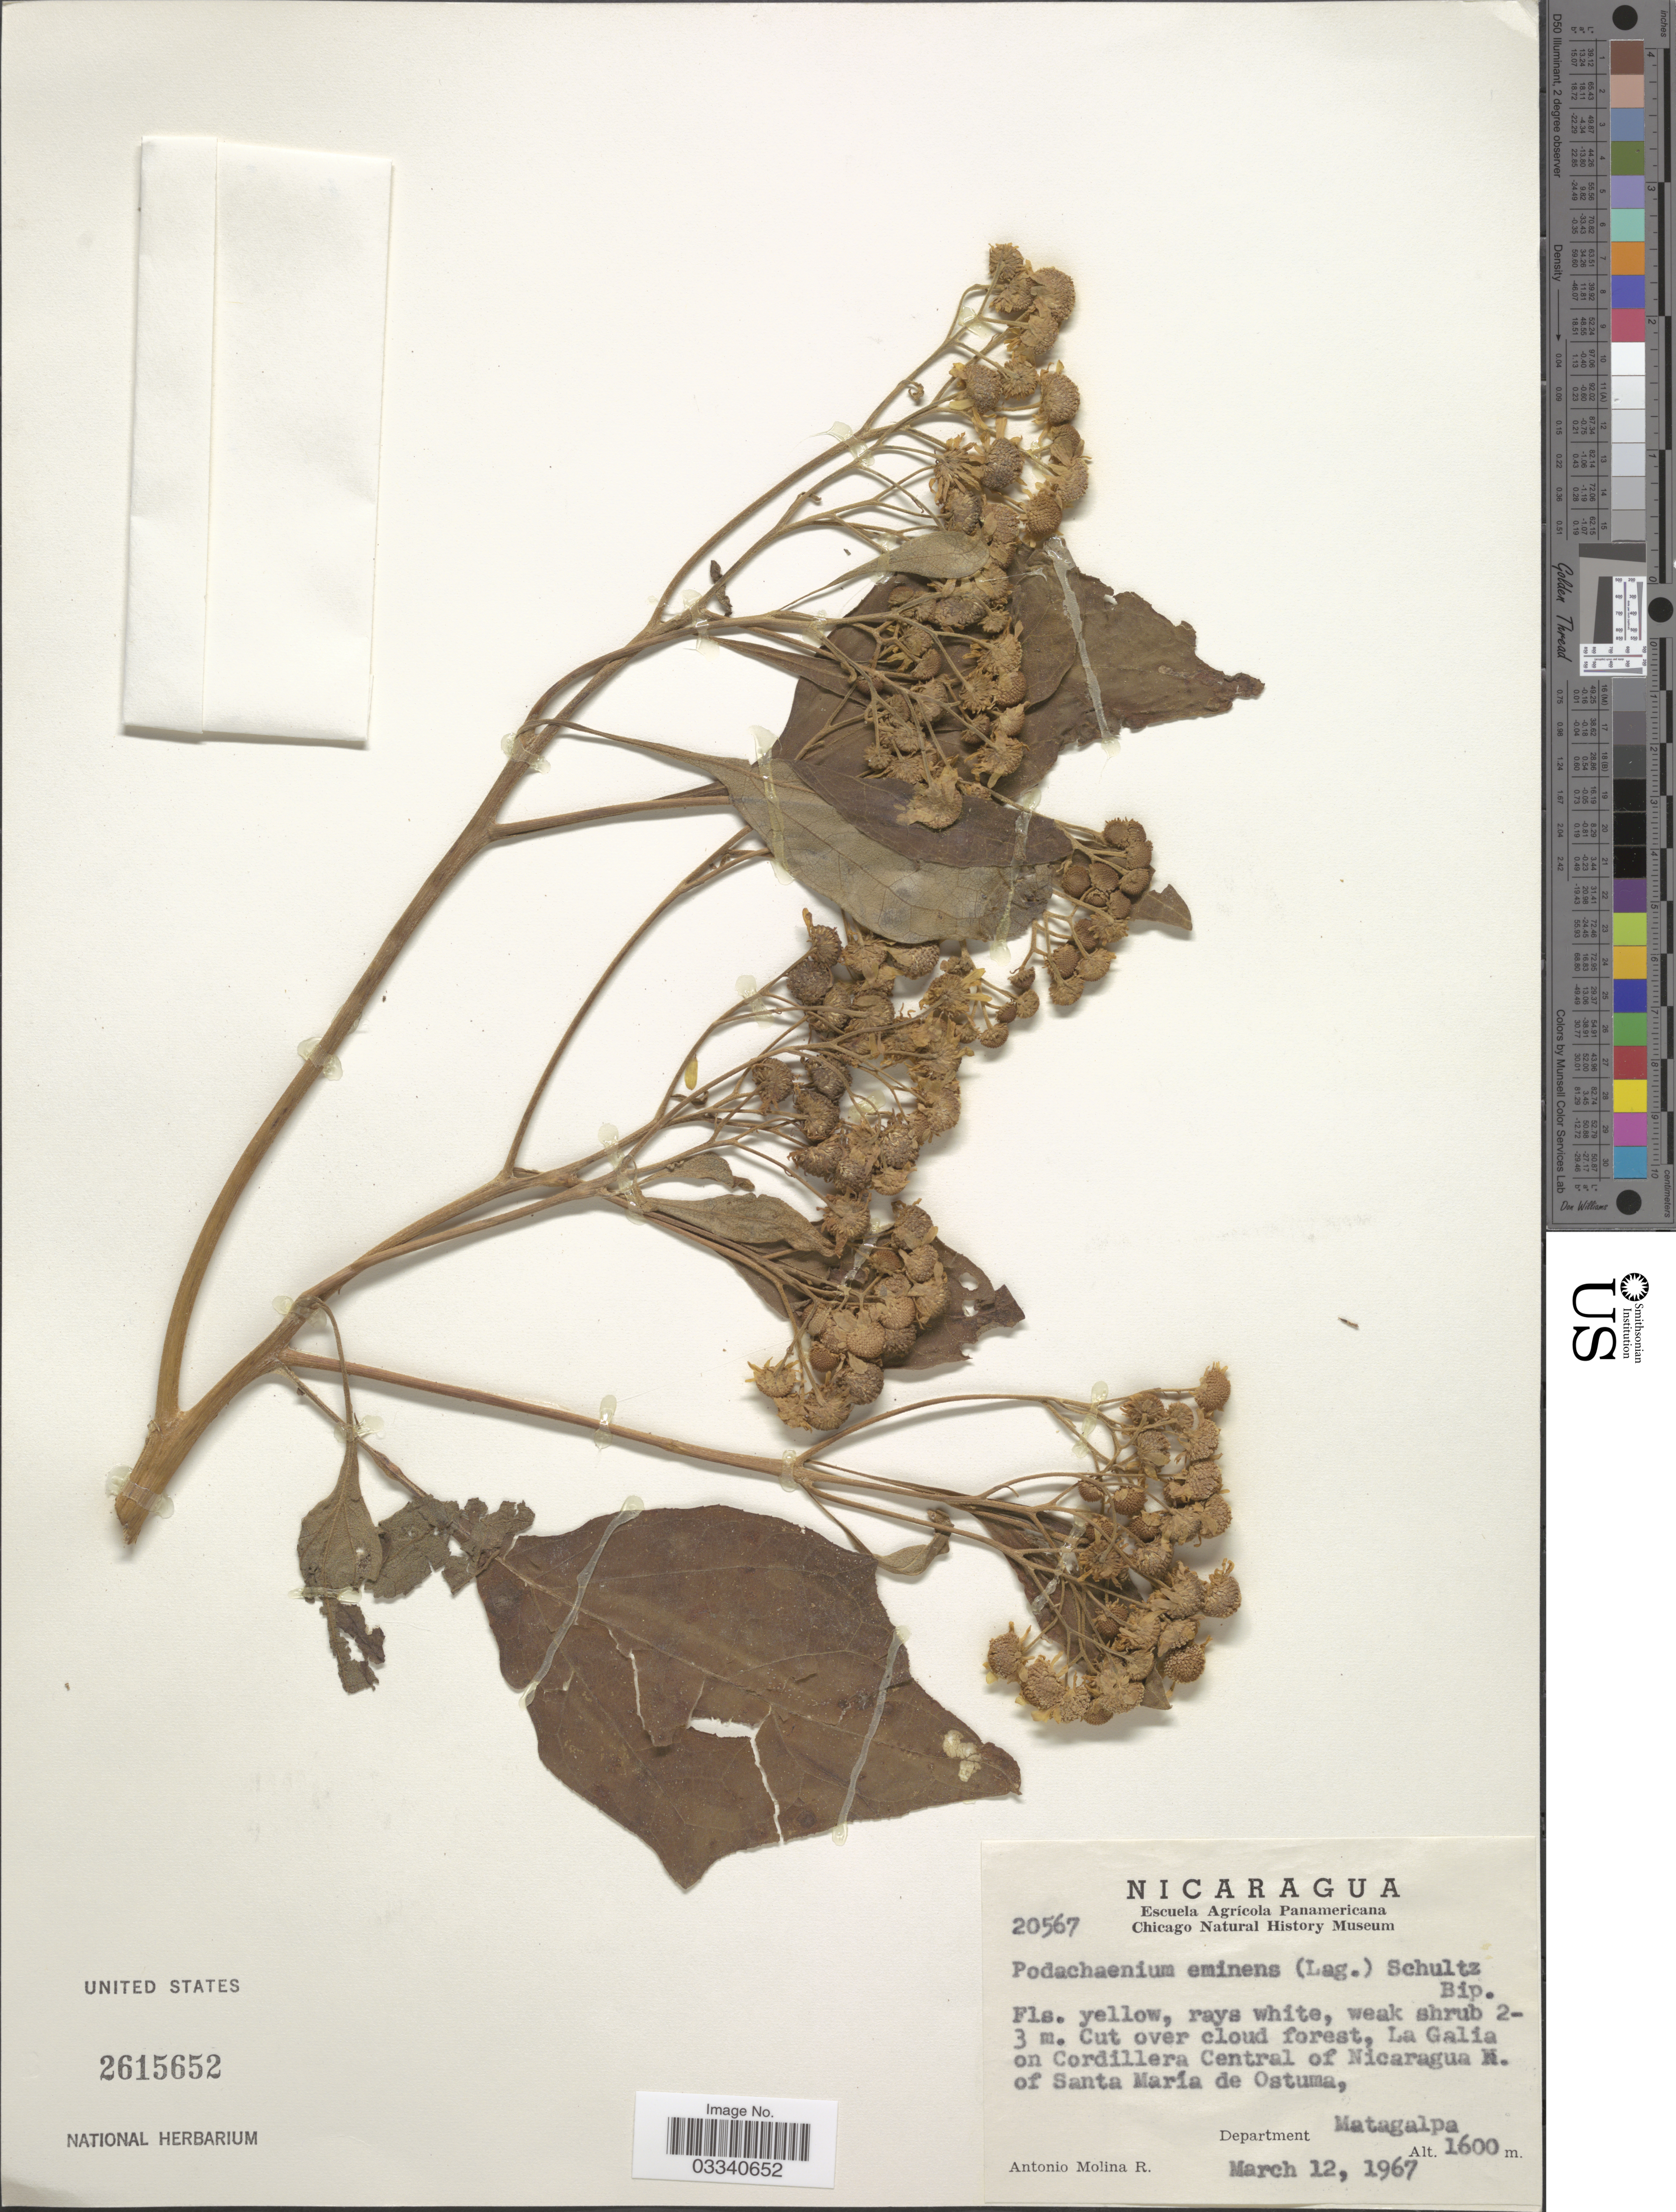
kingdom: Plantae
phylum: Tracheophyta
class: Magnoliopsida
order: Asterales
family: Asteraceae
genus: Podachaenium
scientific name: Podachaenium eminens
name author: (Lag.) Sch. Bip. ex Sch. Bip.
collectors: A. Molina R.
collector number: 20567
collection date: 1967-03-12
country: Nicaragua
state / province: Matagalpa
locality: La Galia on Cordillera Central of Nicaragua N. of Santa María de Ostuma, Department Matagalpa.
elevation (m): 1600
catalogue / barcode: US 2615652